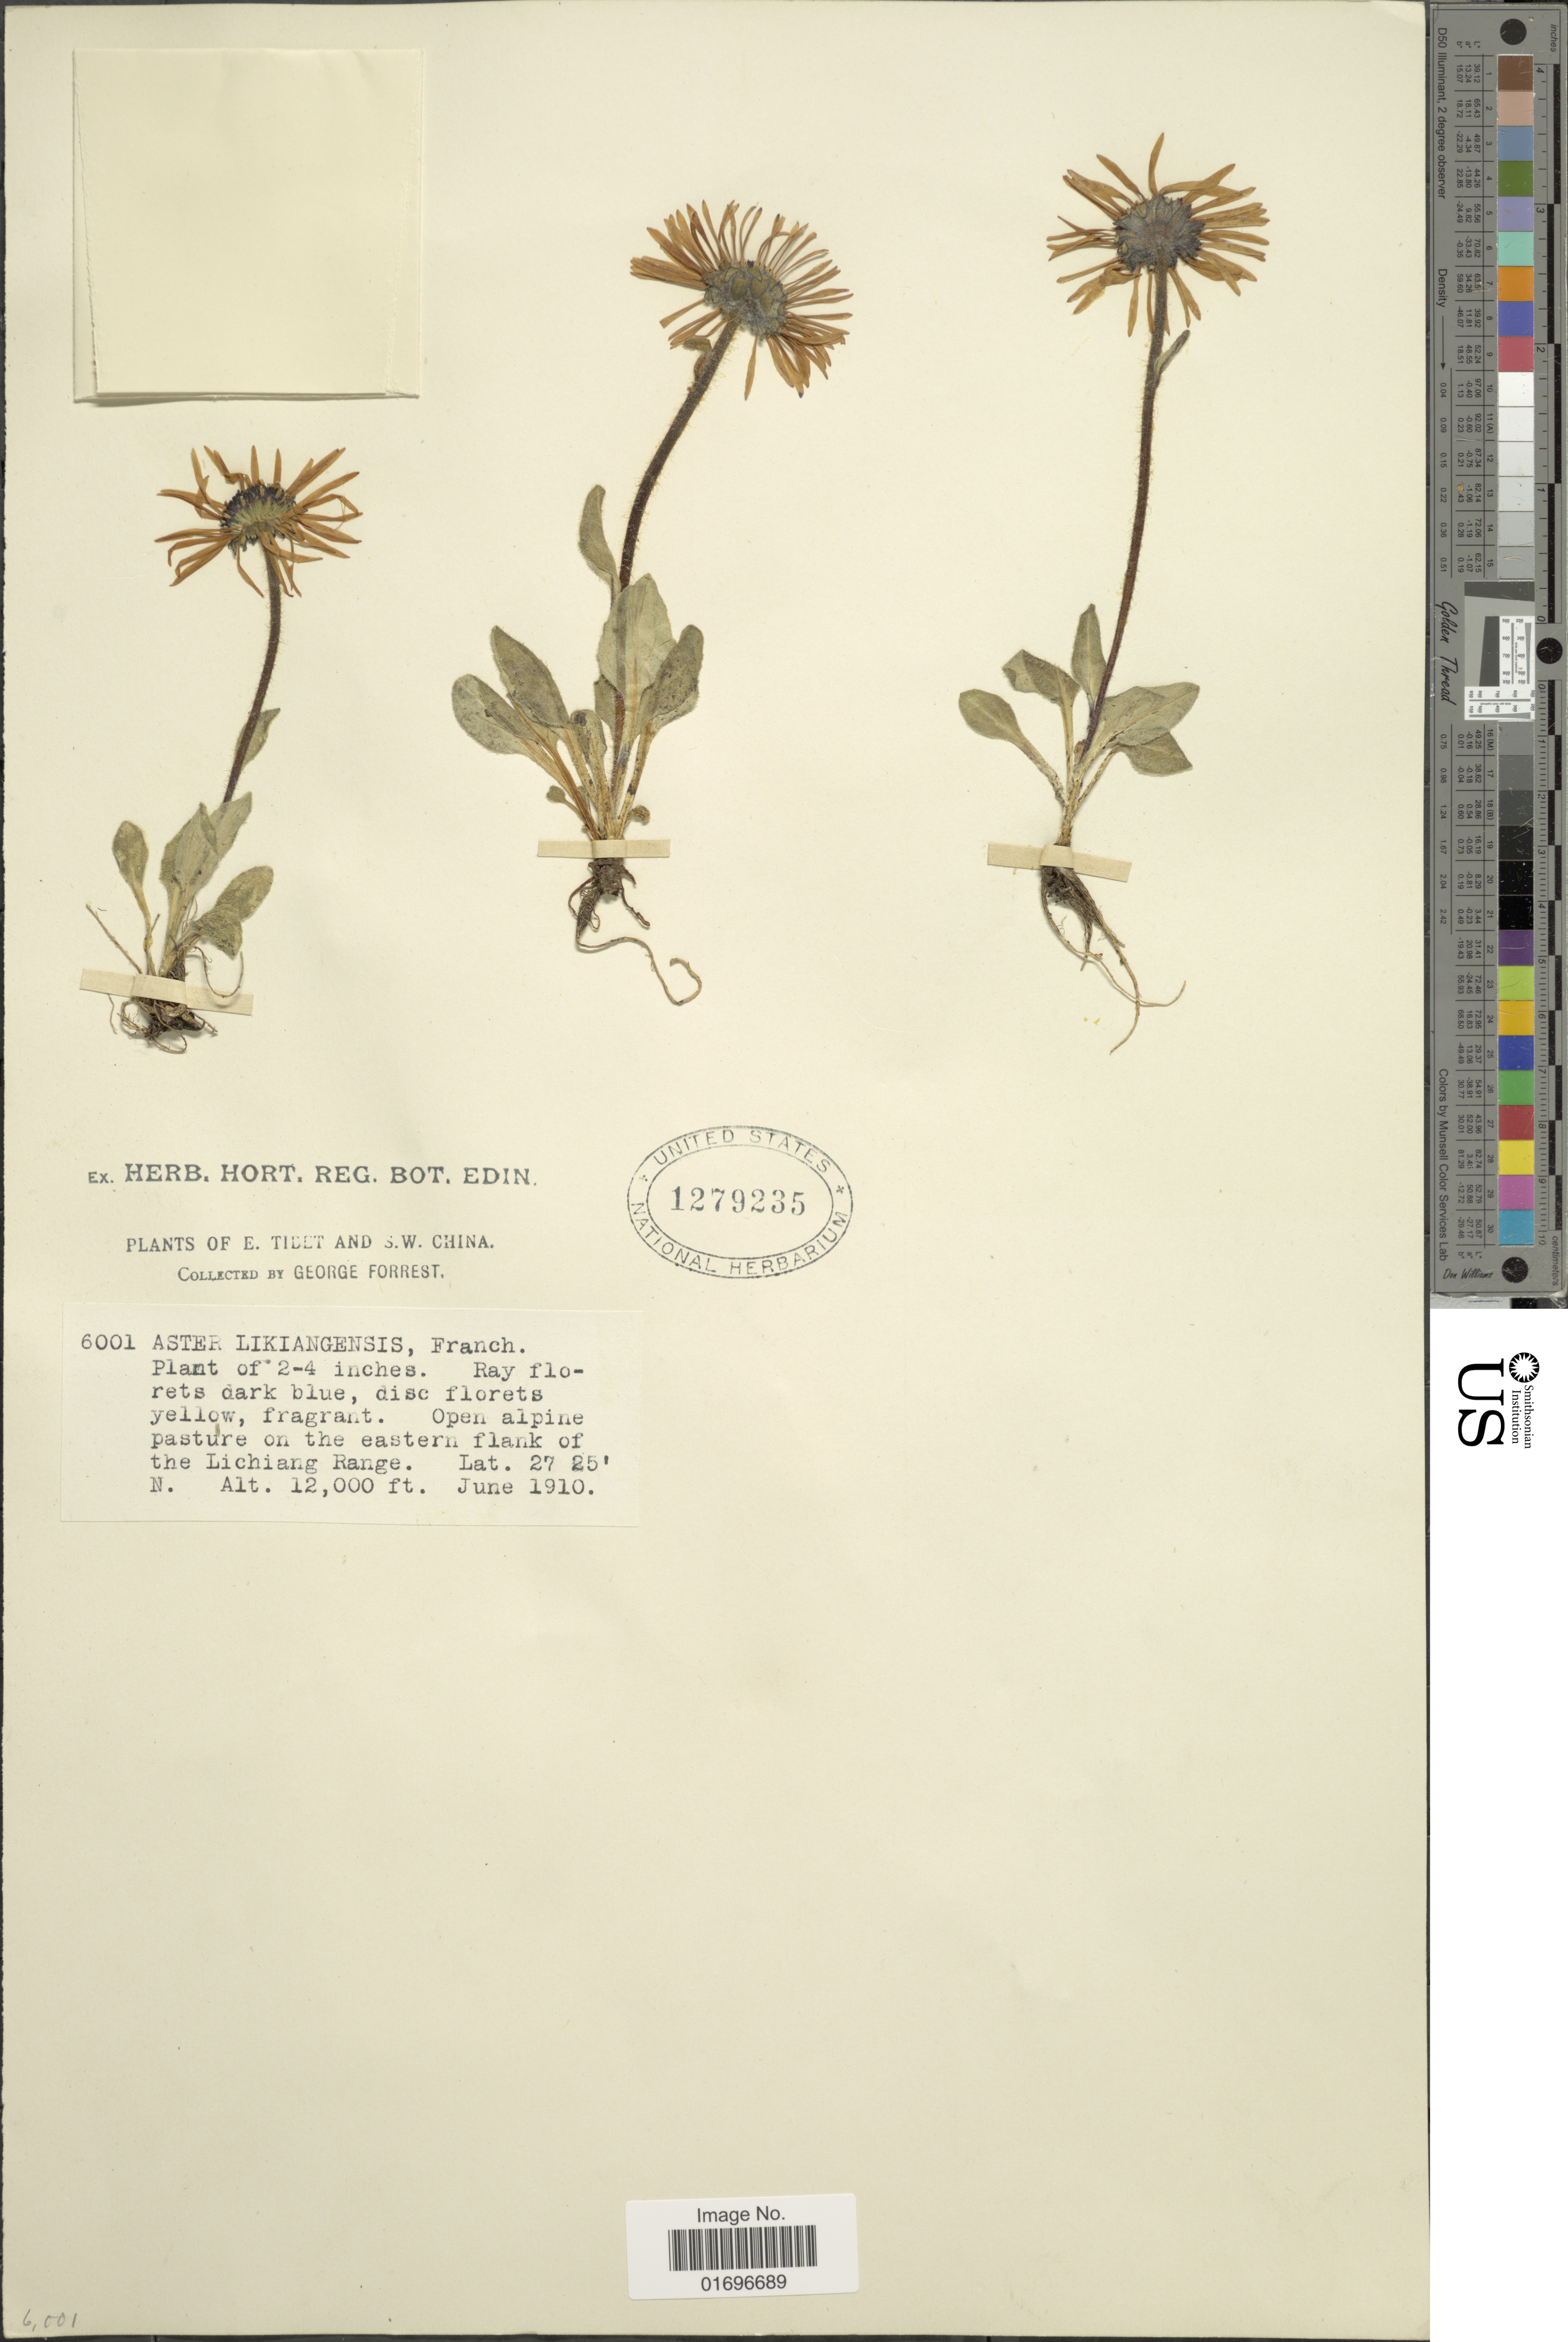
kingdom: Plantae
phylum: Tracheophyta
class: Magnoliopsida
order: Asterales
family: Asteraceae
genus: Aster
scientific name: Aster likiangensis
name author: Franch.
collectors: G. Forrest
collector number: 6001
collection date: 1910-06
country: China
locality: E. Tibet and S.W. China. Open alpine pasture on the eastern flank of the Lichiang Range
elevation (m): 3658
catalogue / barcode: US 1279235